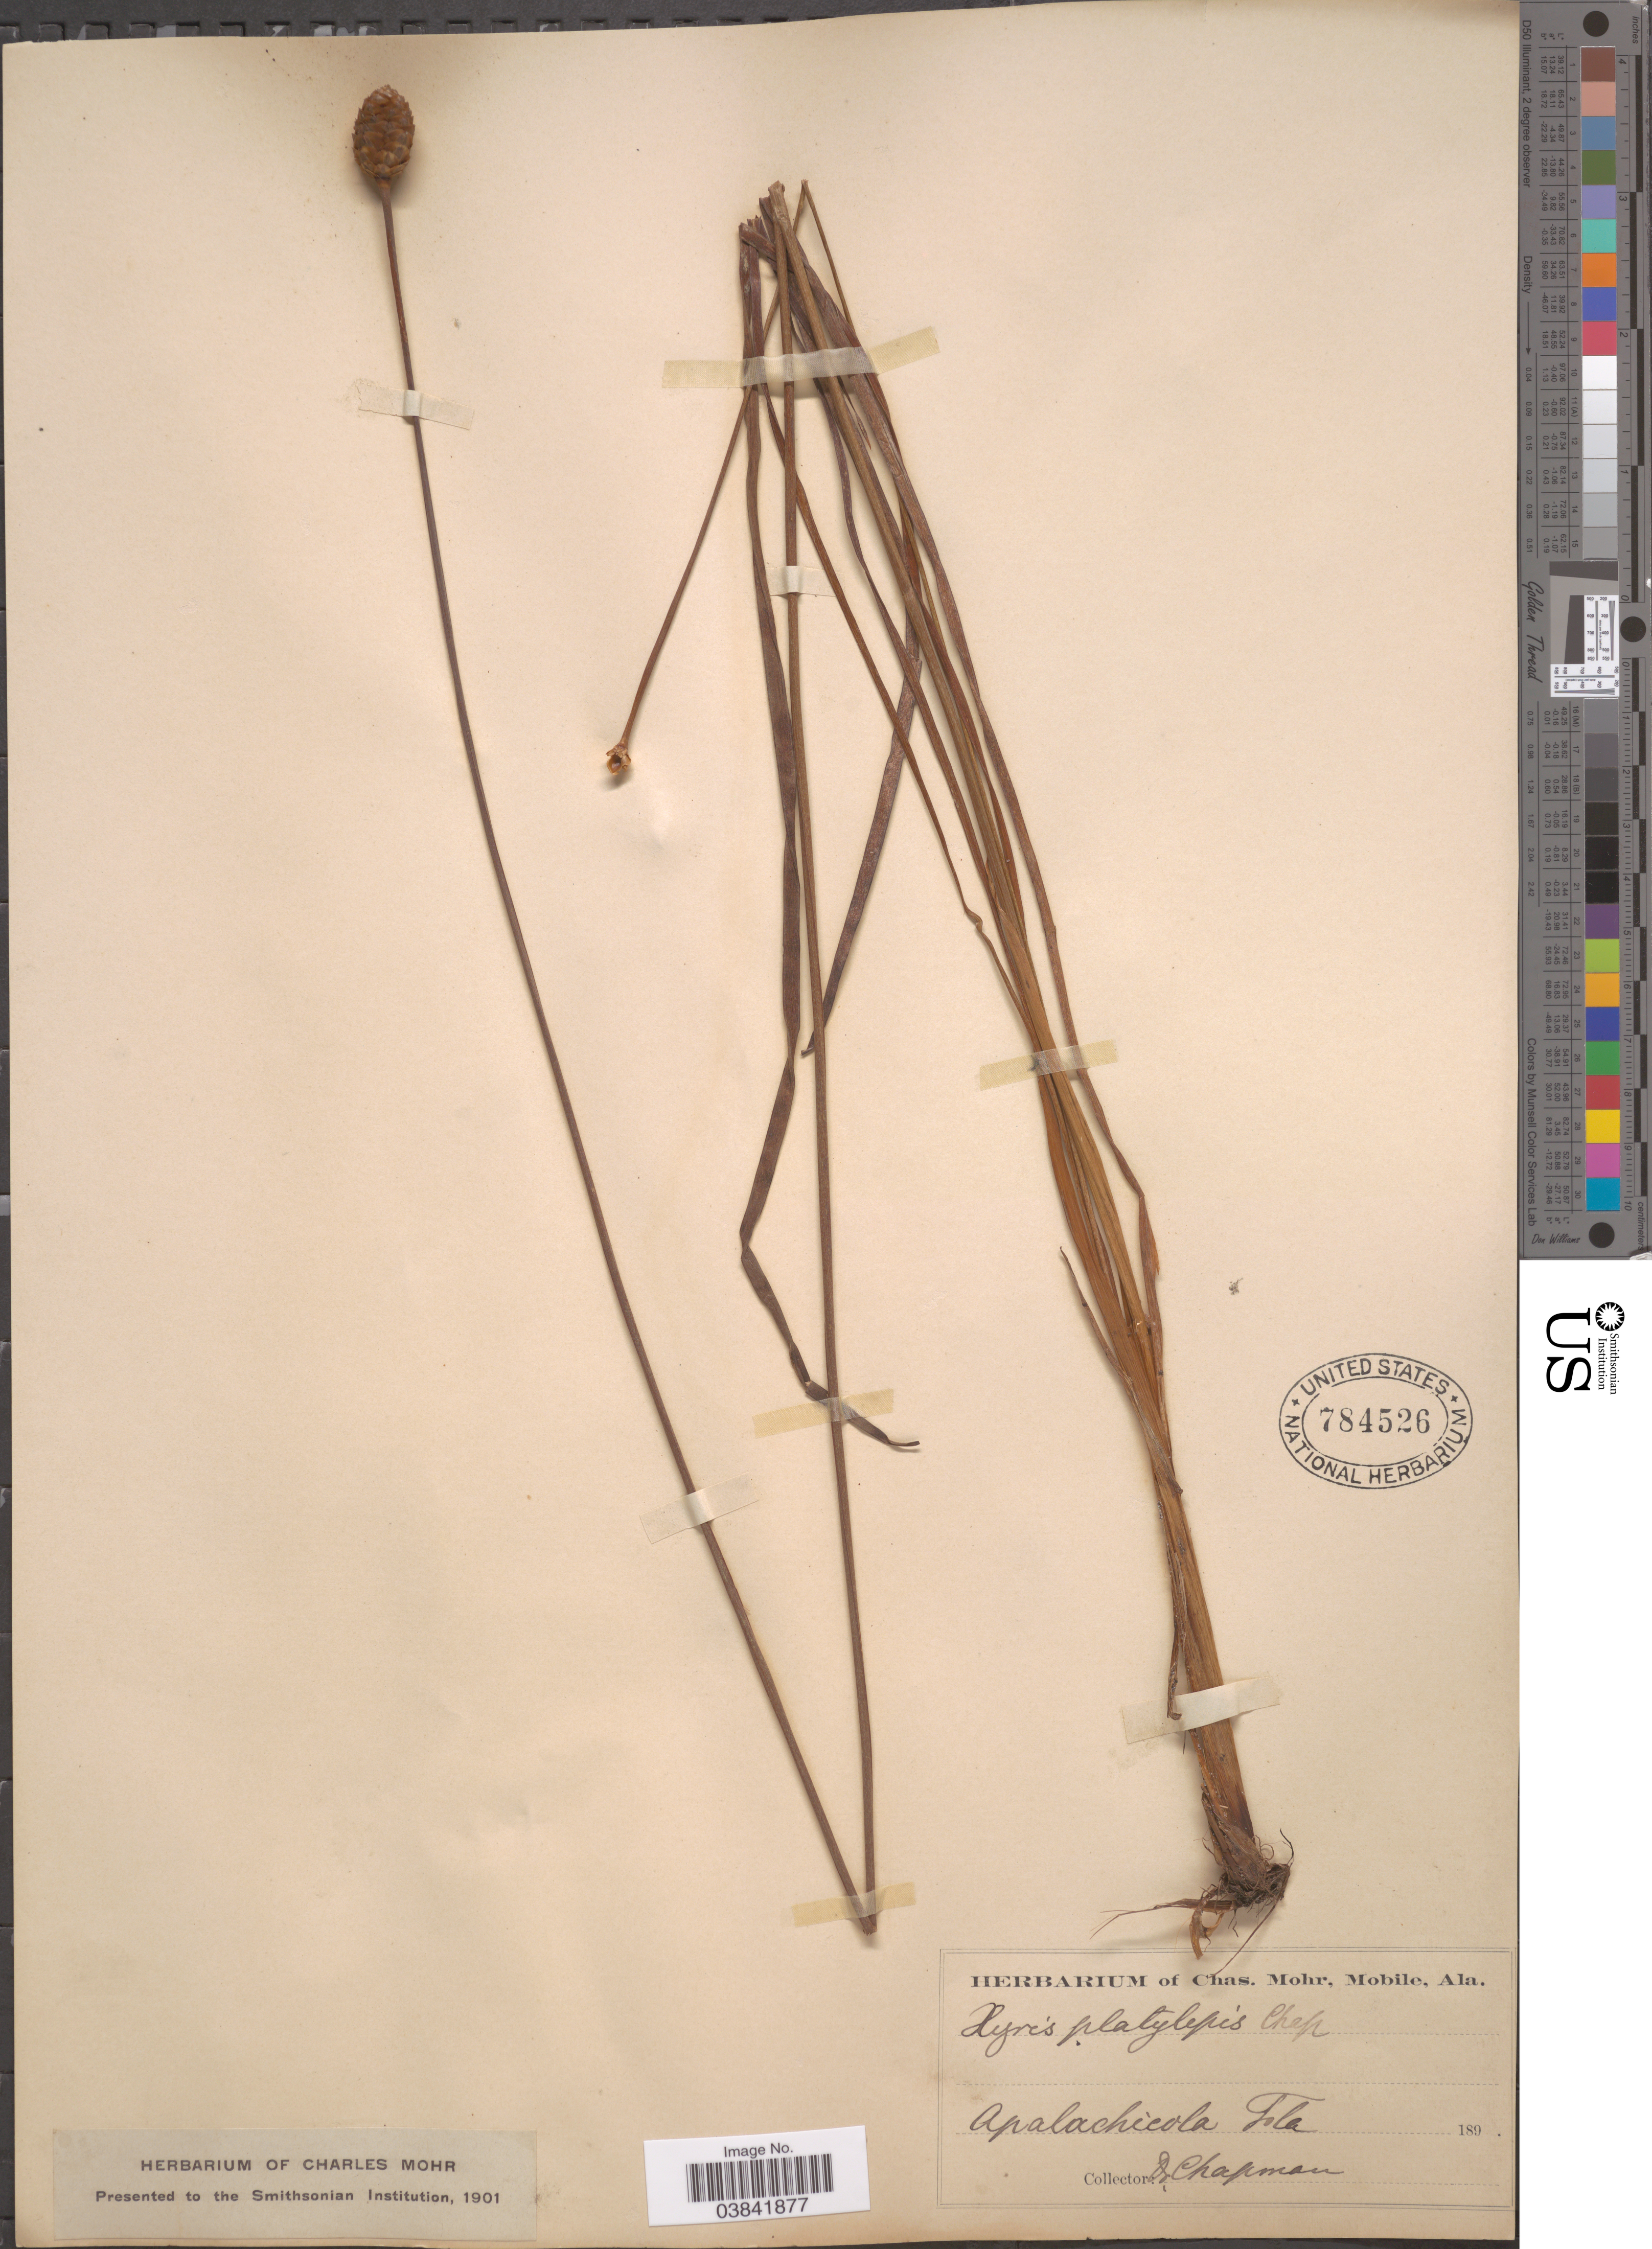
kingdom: Plantae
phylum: Tracheophyta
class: Liliopsida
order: Poales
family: Xyridaceae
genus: Xyris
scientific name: Xyris platylepis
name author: Chapm.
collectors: A. Chapman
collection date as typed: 189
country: United States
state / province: Florida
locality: Apalachicola.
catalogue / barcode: US 784526